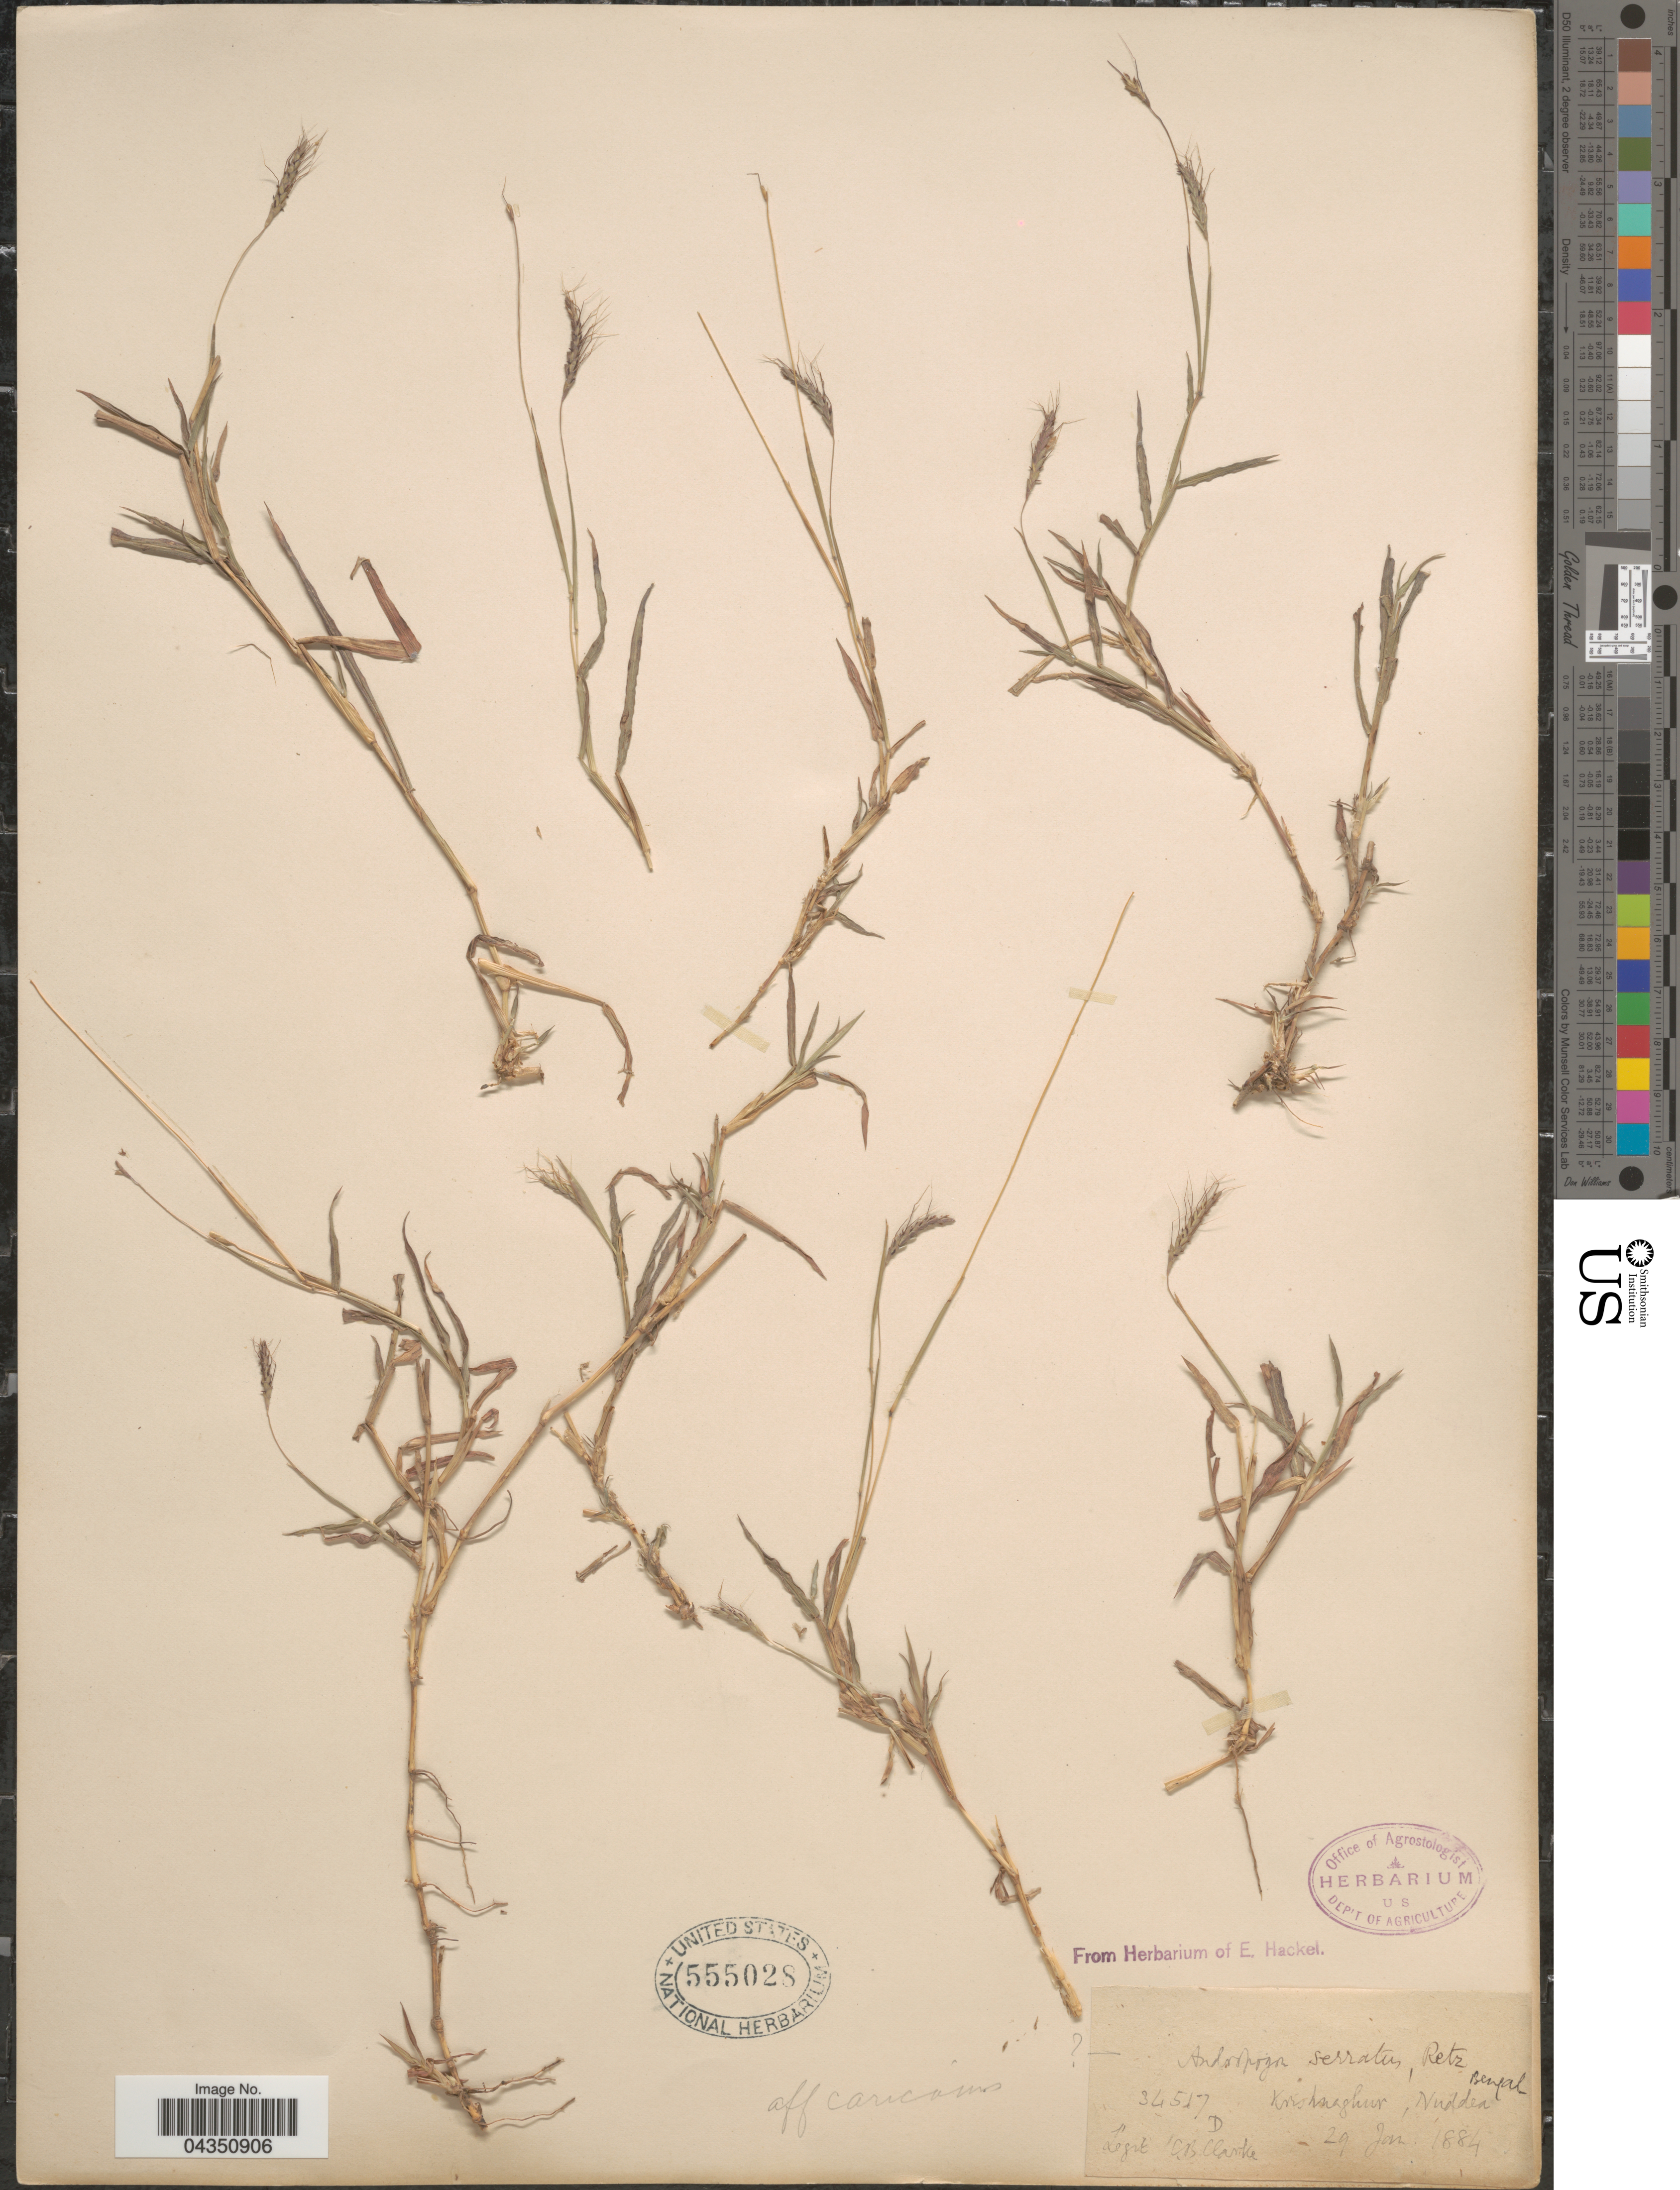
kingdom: Plantae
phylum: Tracheophyta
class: Liliopsida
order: Poales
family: Poaceae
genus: Dichanthium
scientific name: Dichanthium caricosum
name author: (L.) A. Camus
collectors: C. B. Clarke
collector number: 34517D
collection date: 1884-01-29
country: India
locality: Krishnaghur, Nuddea.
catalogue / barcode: US 555028